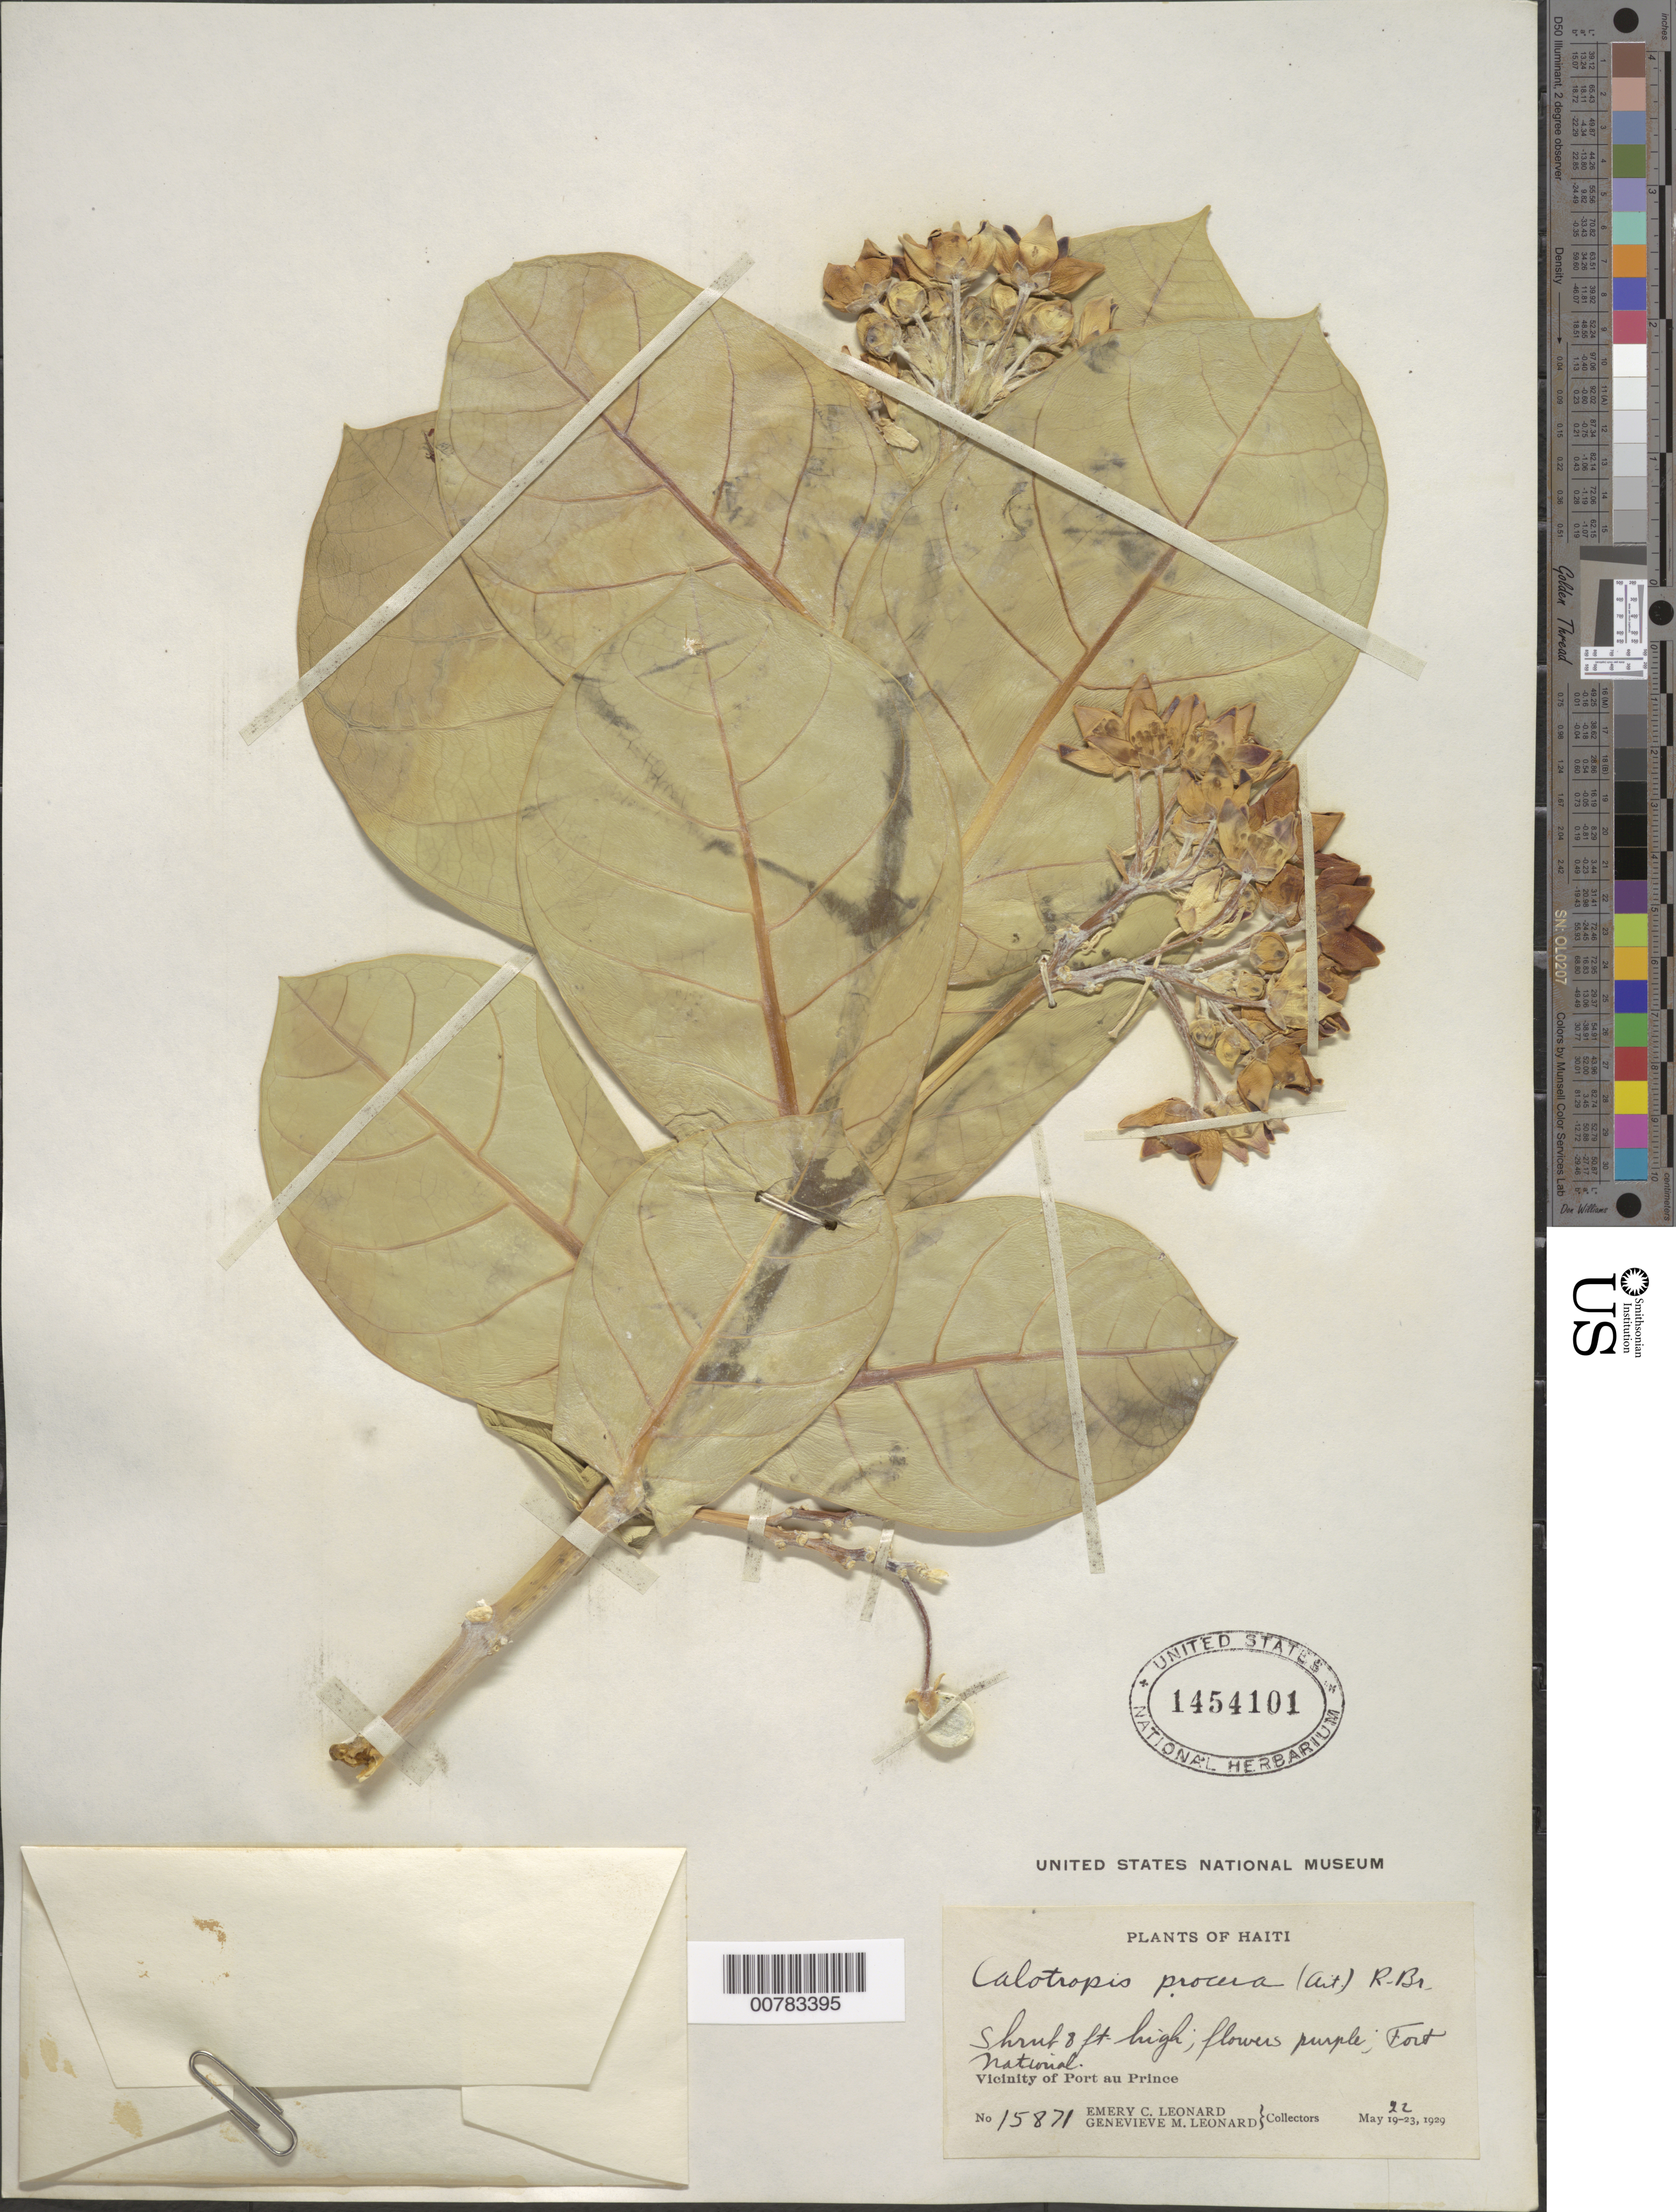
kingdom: Plantae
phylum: Tracheophyta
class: Magnoliopsida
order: Gentianales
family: Apocynaceae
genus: Calotropis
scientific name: Calotropis procera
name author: (Aiton) W.T. Aiton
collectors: E. C. Leonard & G. M. Leonard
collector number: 15871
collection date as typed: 22 May 1929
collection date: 1929-05-22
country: Haiti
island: Hispaniola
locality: Vicinity of Port au Prince, Fort National.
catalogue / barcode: US 1454101